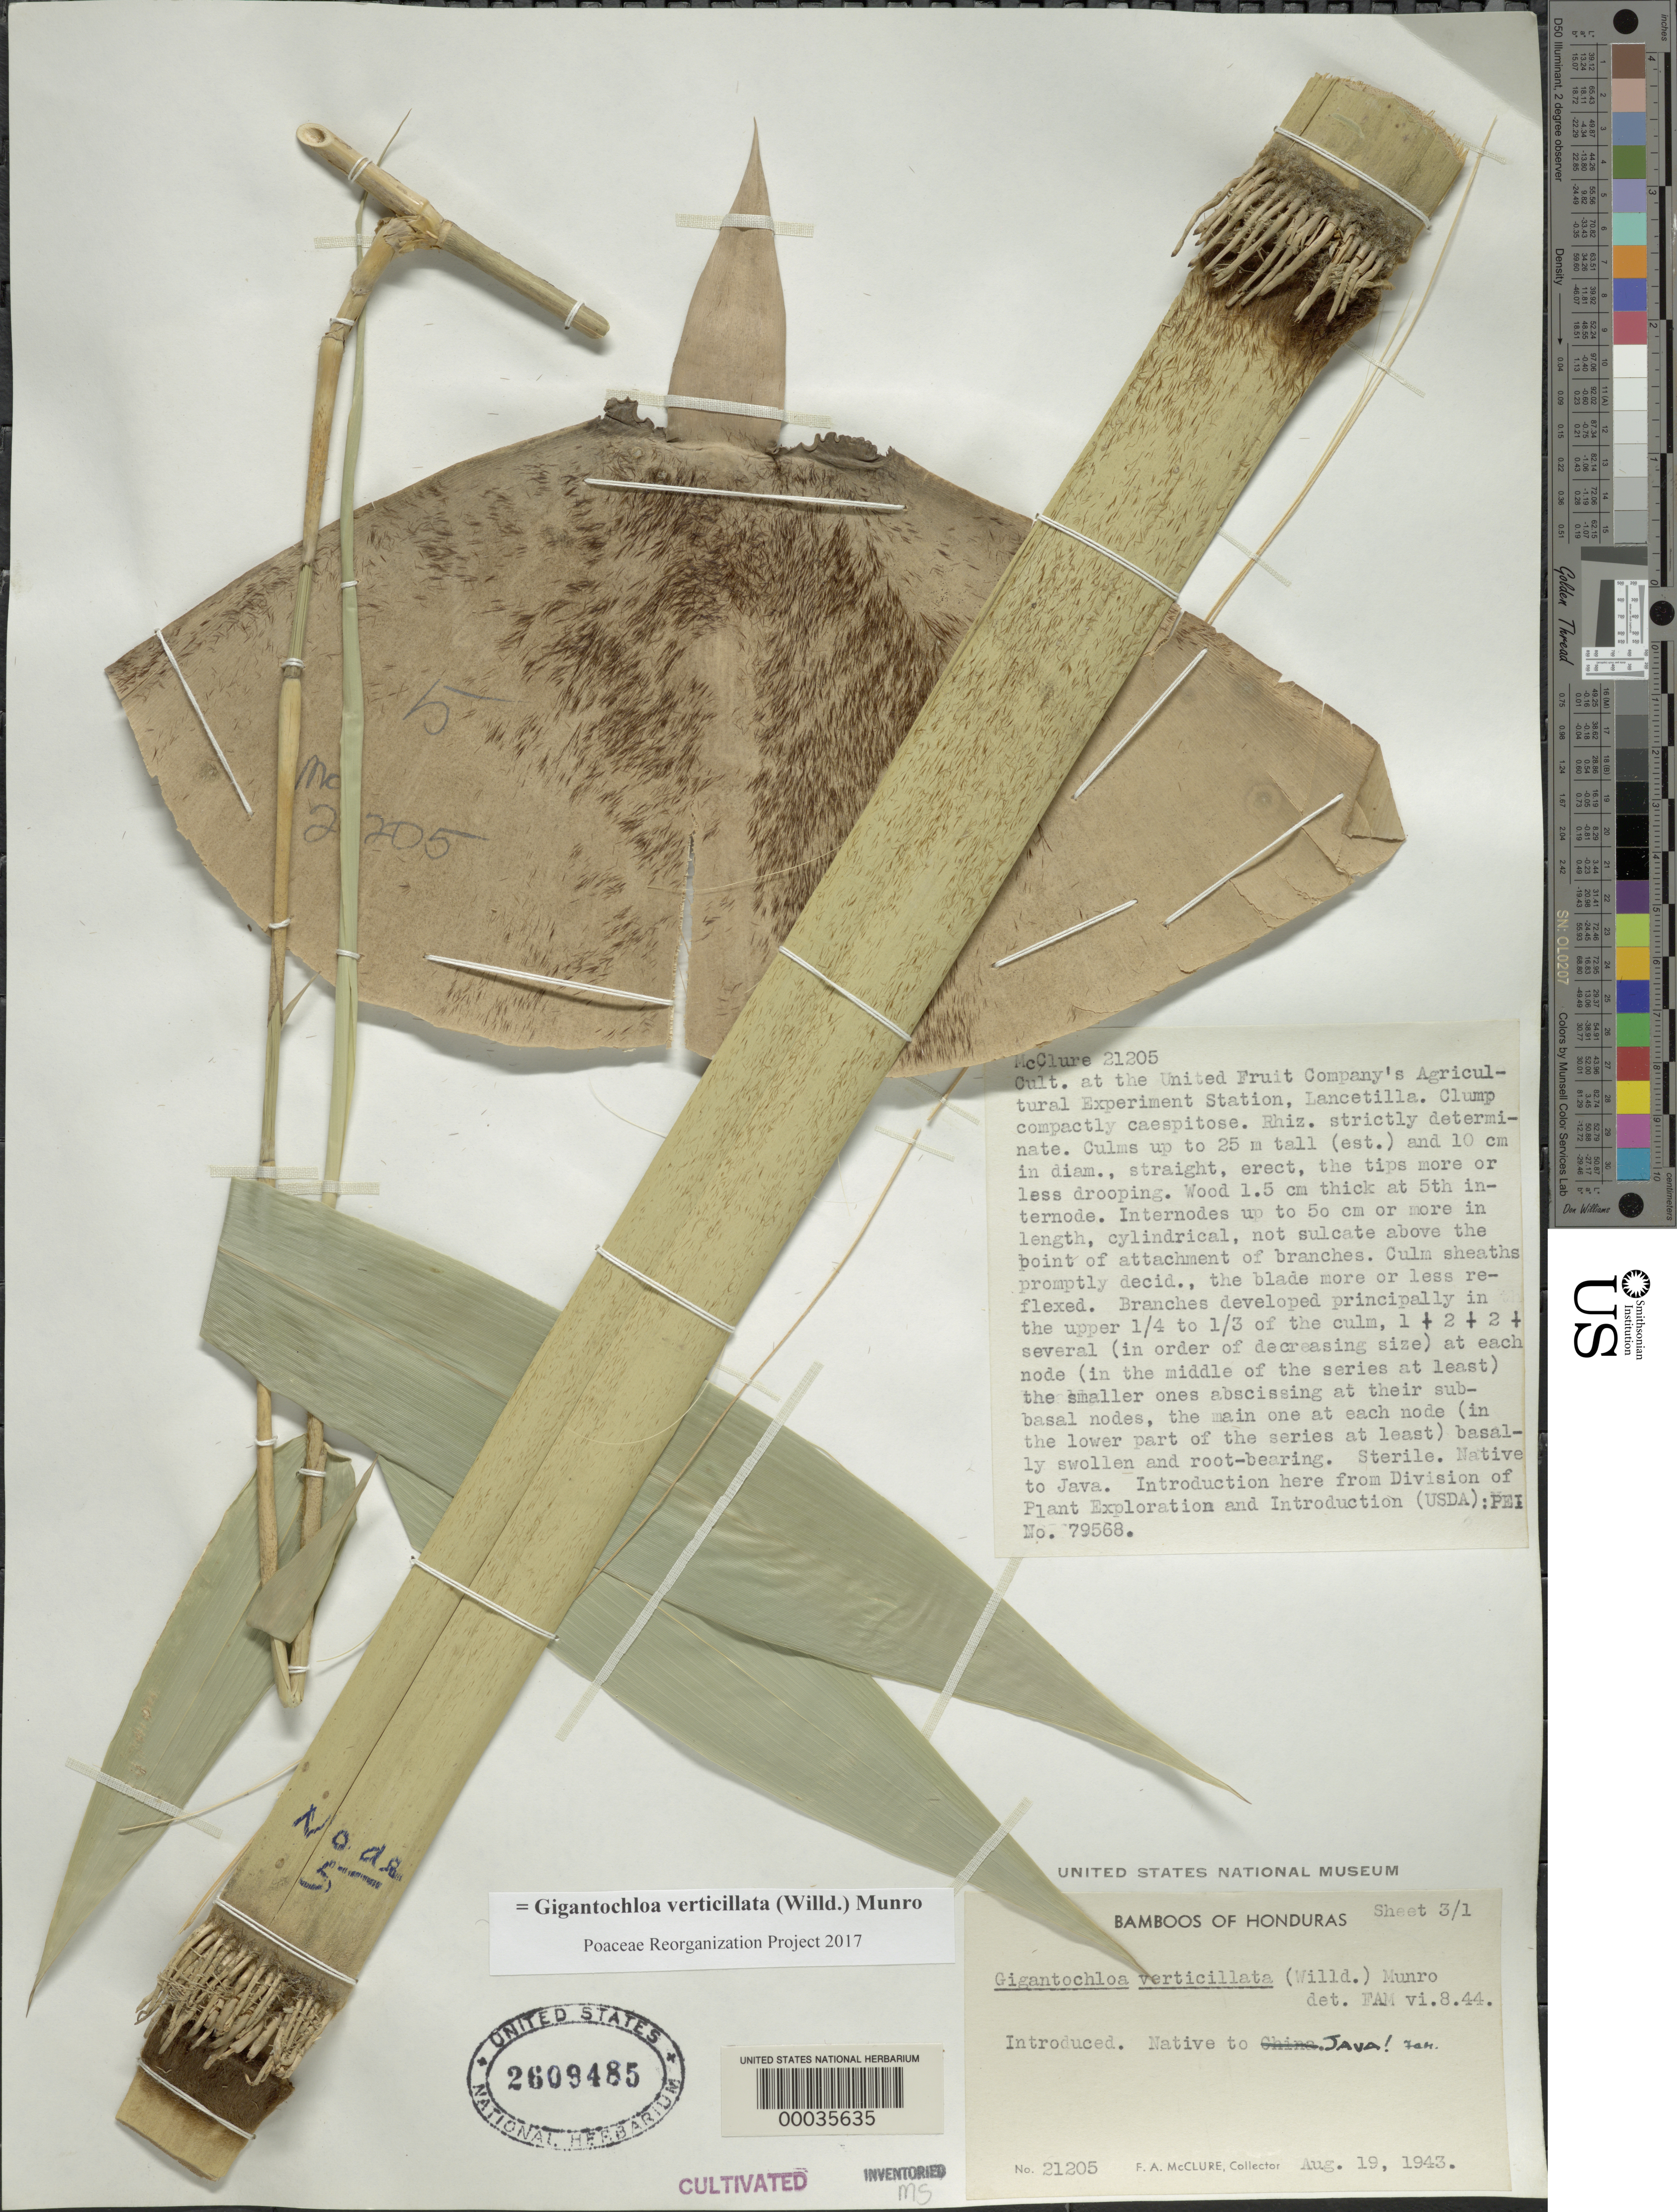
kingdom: Plantae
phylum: Tracheophyta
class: Liliopsida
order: Poales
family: Poaceae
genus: Gigantochloa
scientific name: Gigantochloa verticillata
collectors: F. A. McClure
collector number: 21205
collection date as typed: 19 08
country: Honduras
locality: United fruit co's. agricultural experimental station-Lancetilla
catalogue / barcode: US 2609485